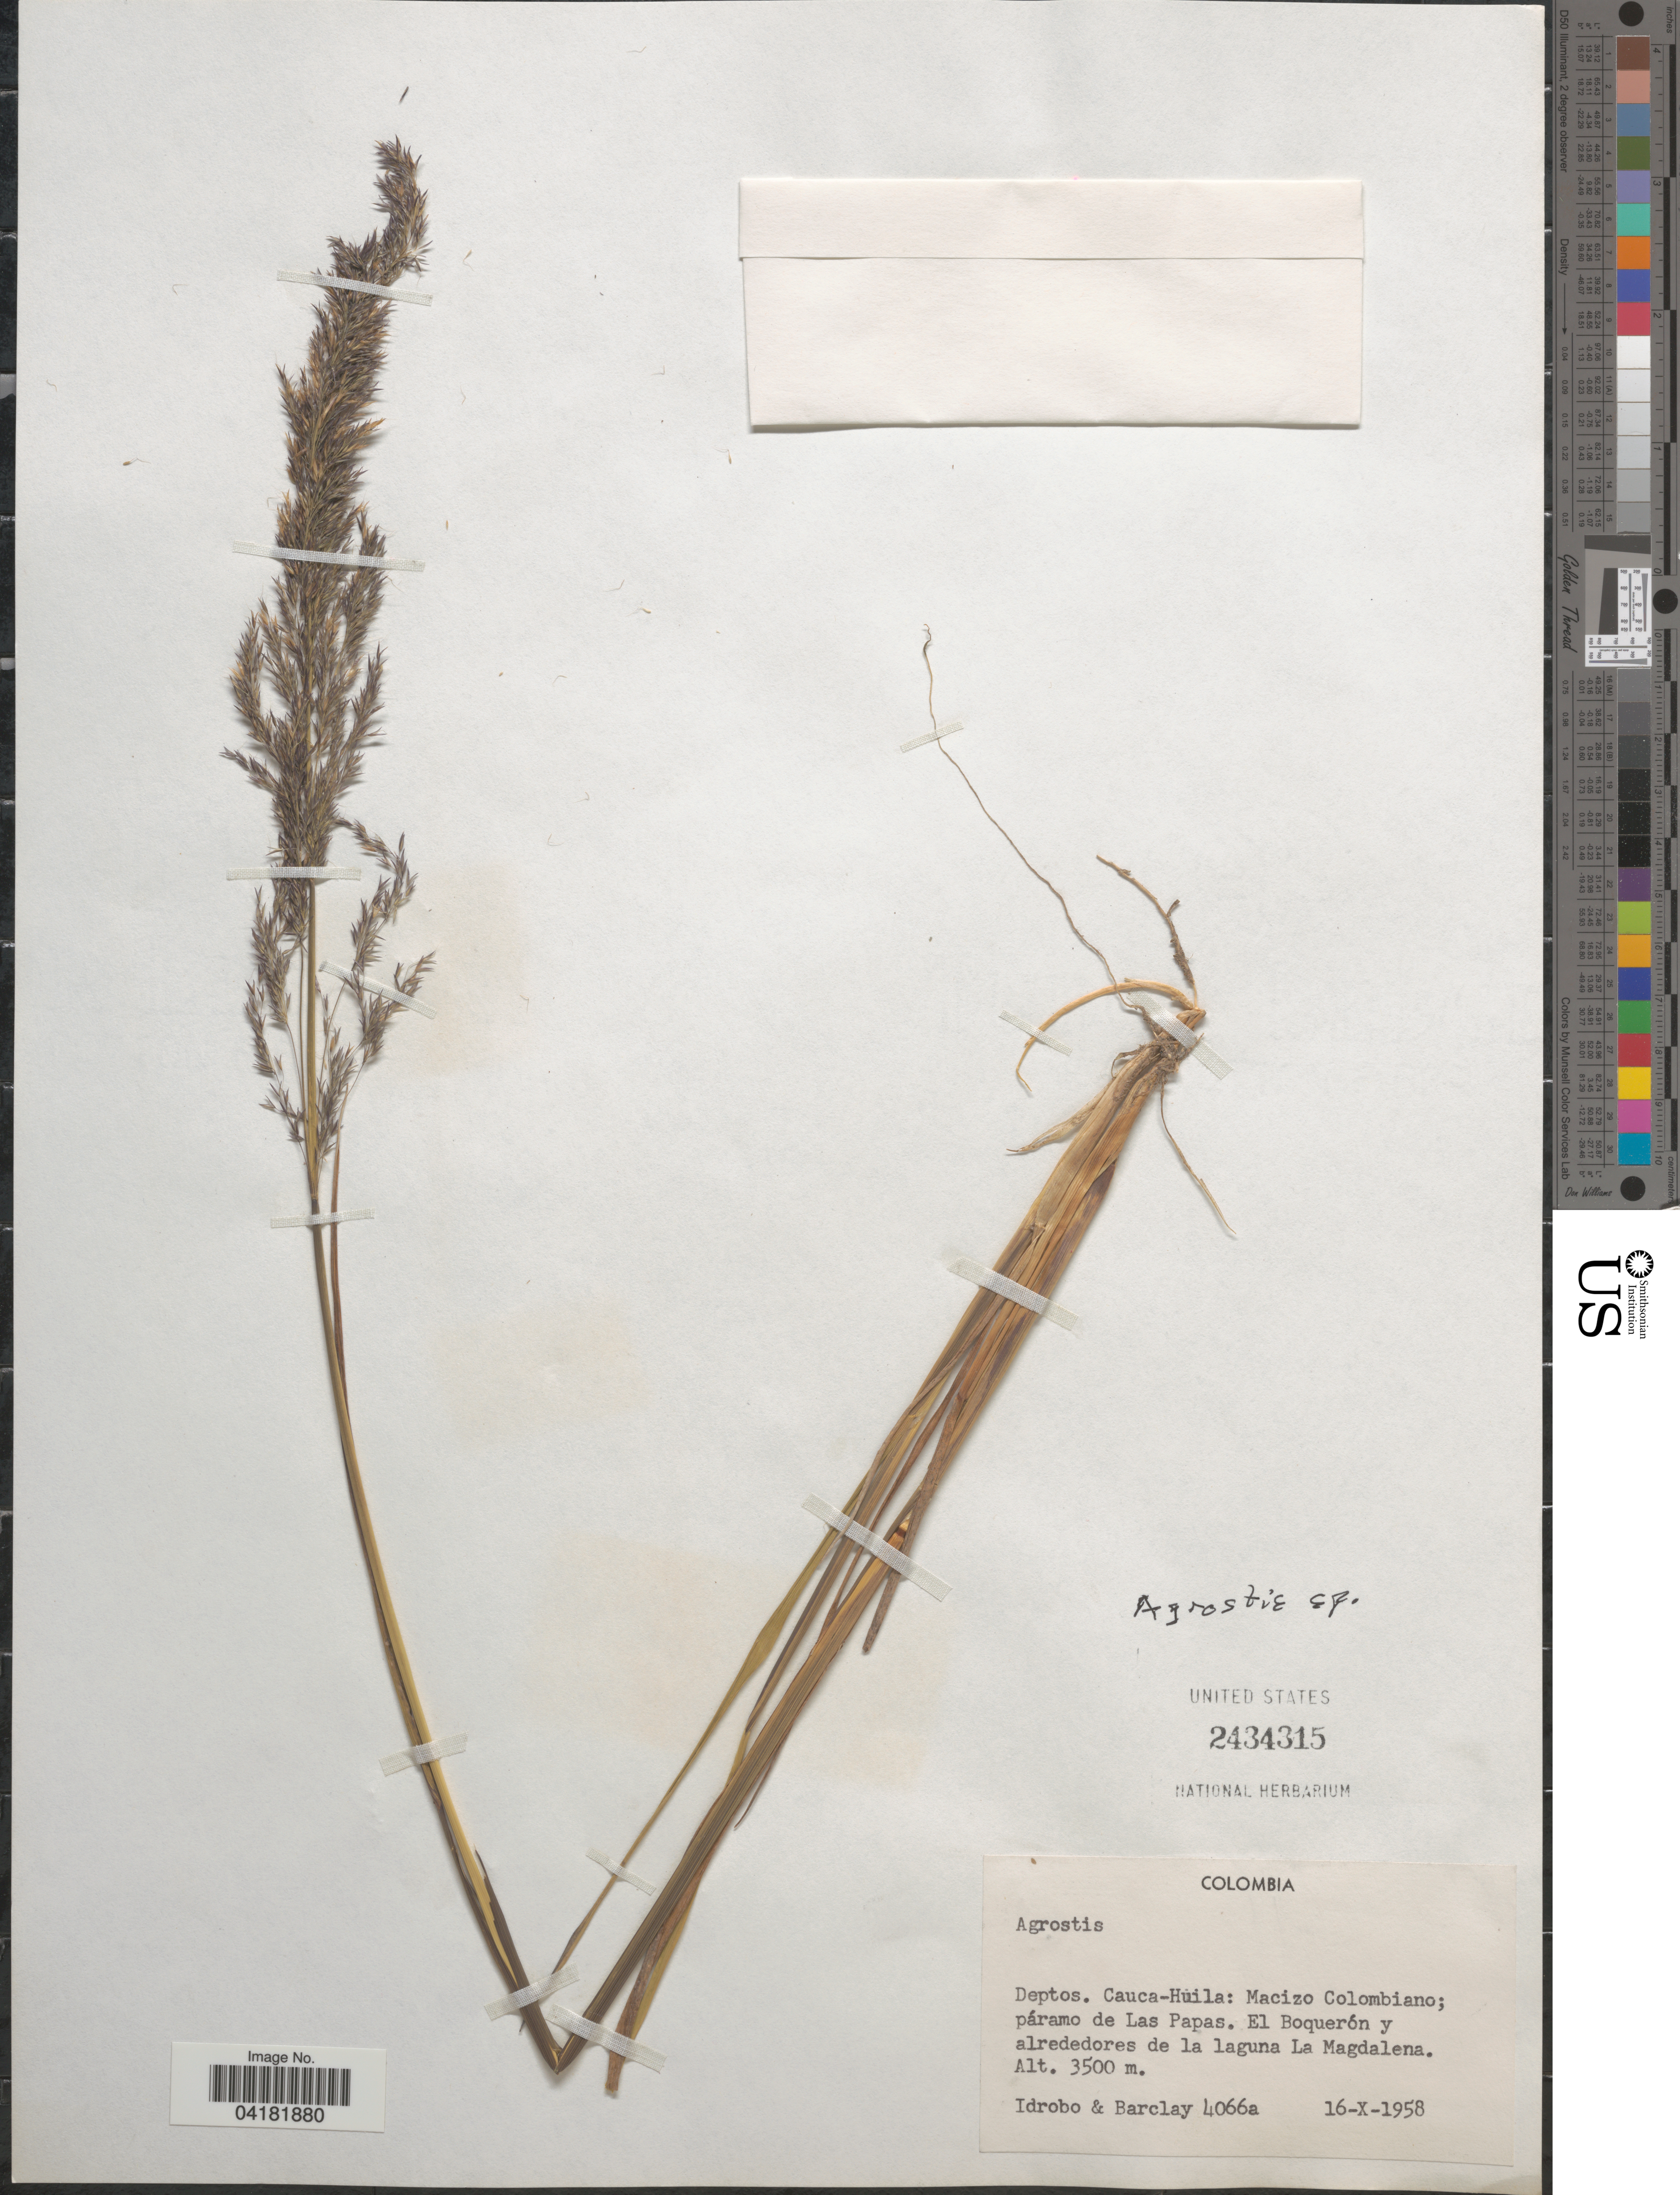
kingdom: Plantae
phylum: Tracheophyta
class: Liliopsida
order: Poales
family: Poaceae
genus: Agrostis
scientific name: Agrostis sp.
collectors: -- Idrobo & -- Barclay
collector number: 4066a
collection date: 1958-10-16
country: Colombia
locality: Deptos. Cauca-Huila: Macizo Colombiano; páramo de Las Papas. El Boquerón y alrededores de la laguna La Magdalena.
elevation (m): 3500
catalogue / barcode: US 2434315